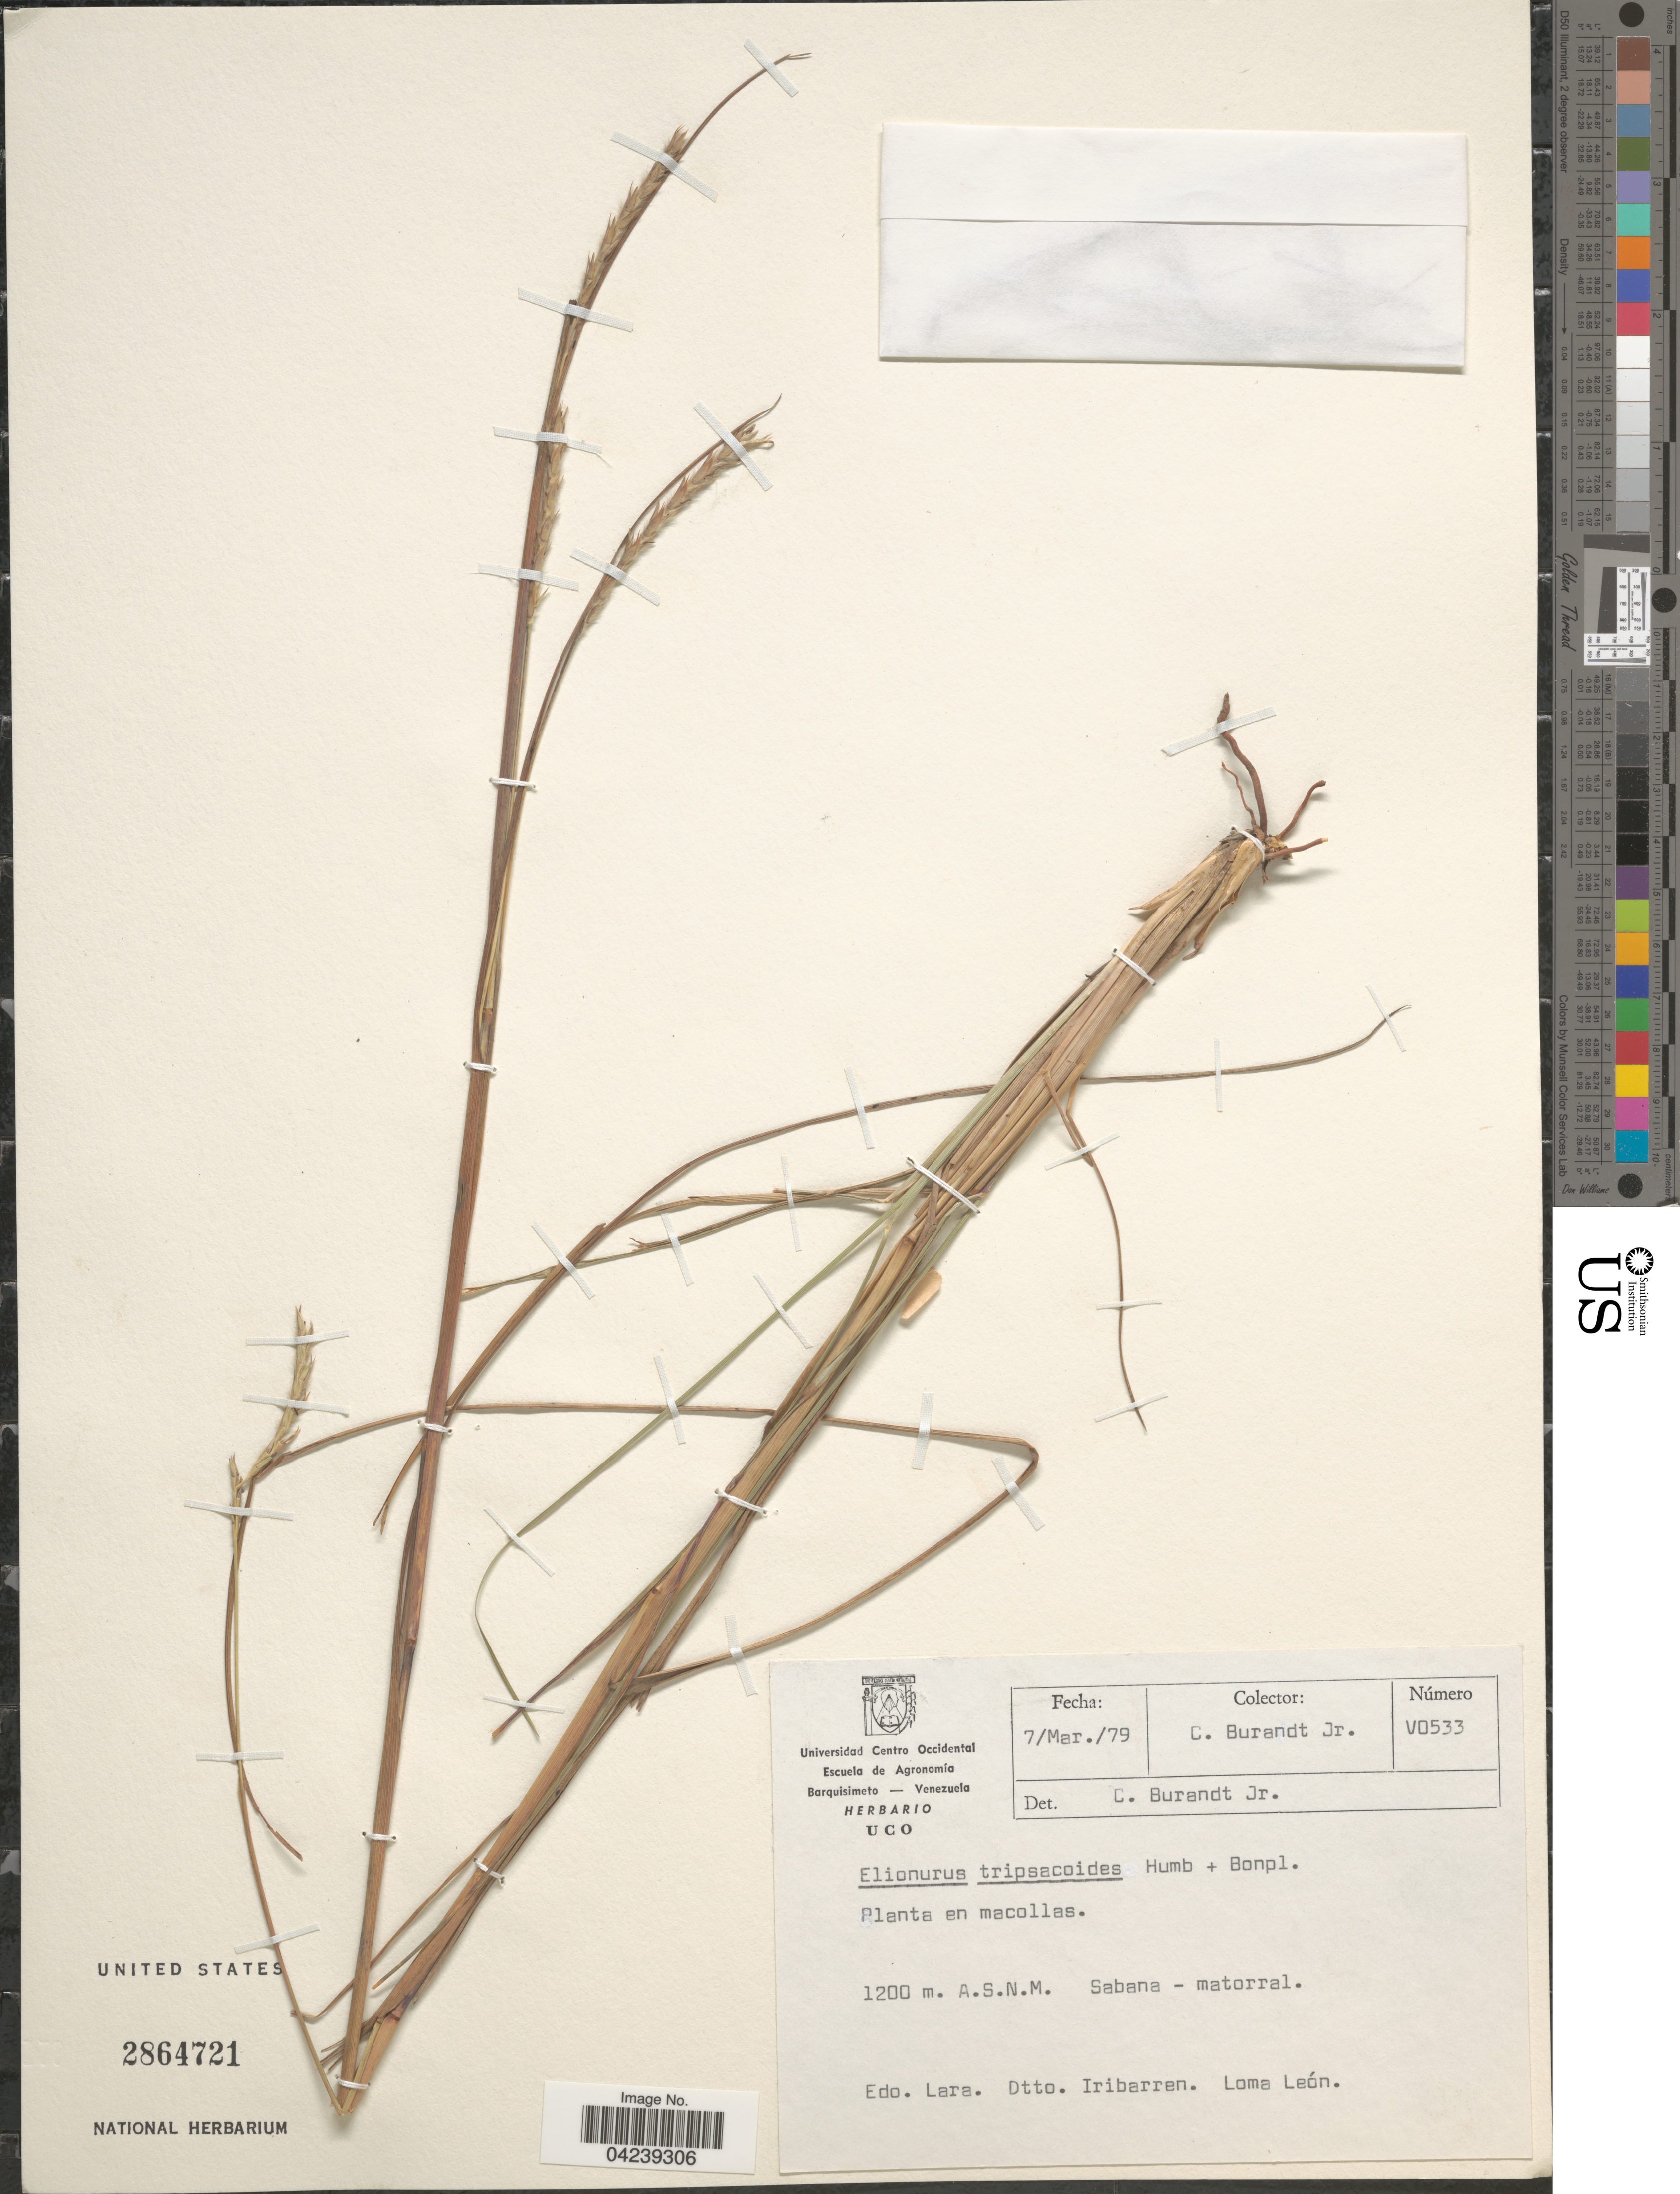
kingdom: Plantae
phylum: Tracheophyta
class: Liliopsida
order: Poales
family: Poaceae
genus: Elionurus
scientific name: Elionurus tripsacoides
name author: Humb. & Bonpl. ex Willd.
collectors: C. Burandt Jr.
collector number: V0533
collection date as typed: Transcribed d/m/y: 7/3/79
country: Venezuela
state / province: Lara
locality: Sabana-matorral. Dtto. Iribarren. Loma León.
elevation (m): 1200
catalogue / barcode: US 2864721